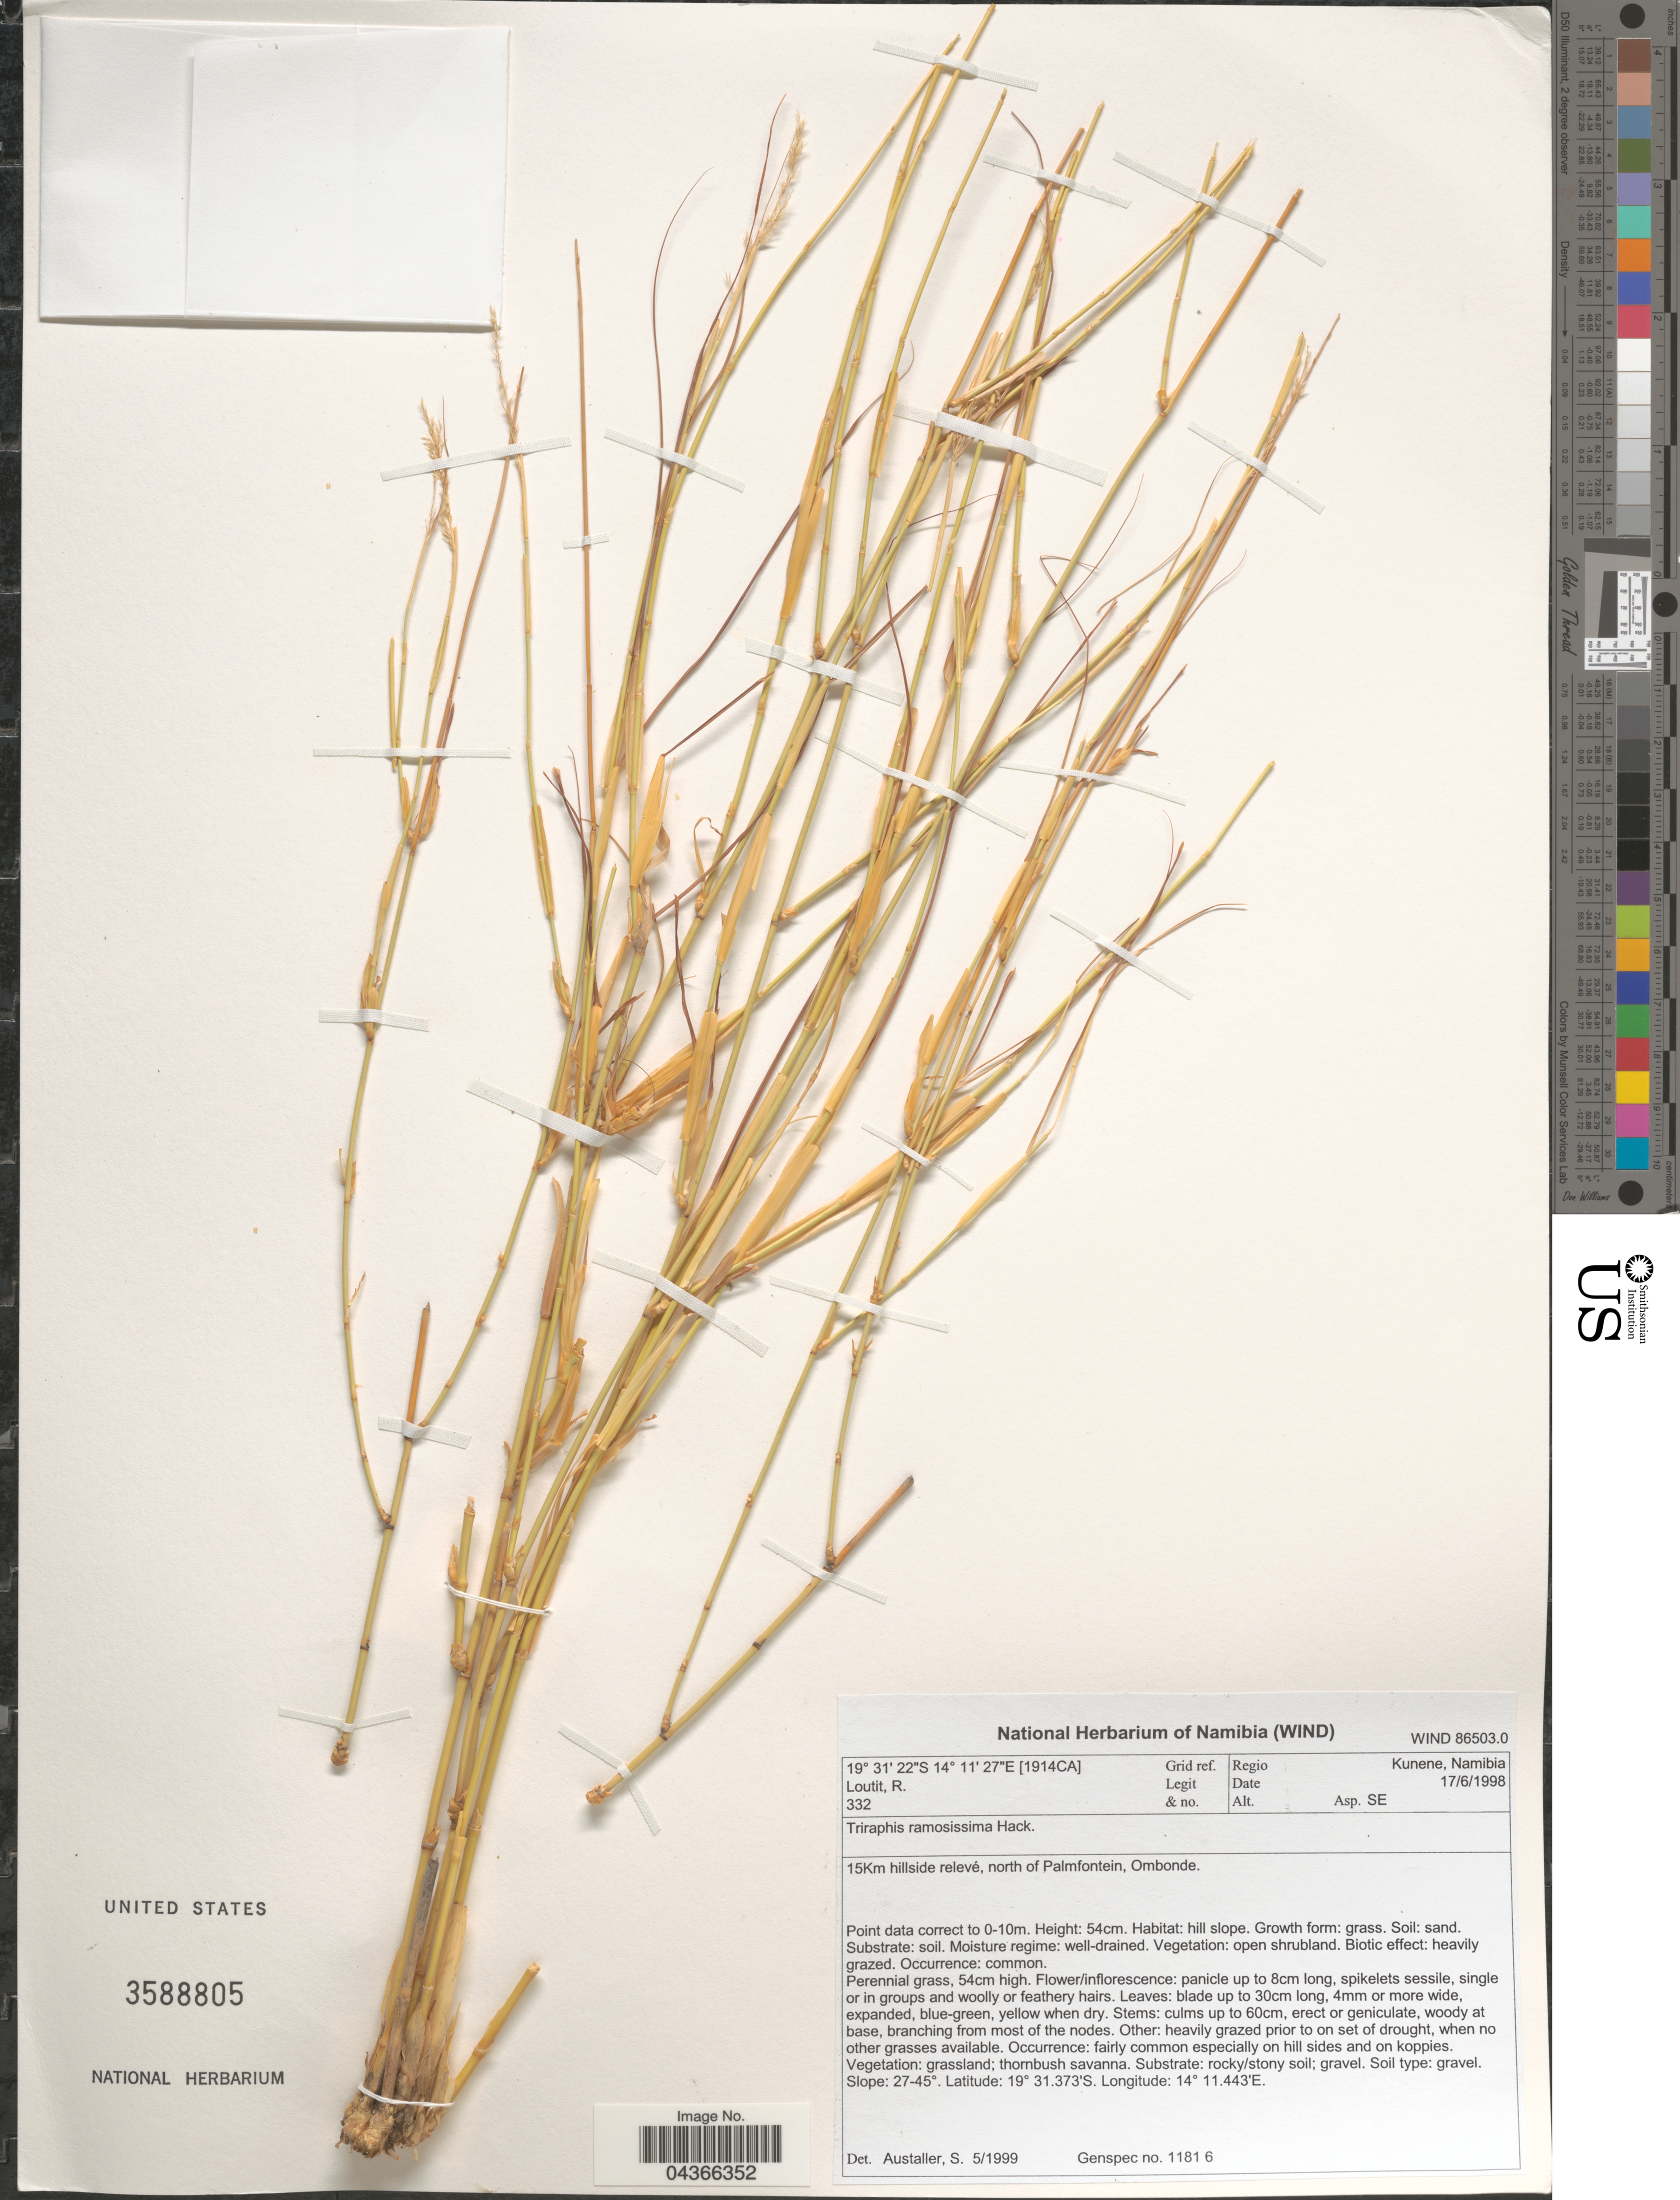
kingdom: Plantae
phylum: Tracheophyta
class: Liliopsida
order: Poales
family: Poaceae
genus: Triraphis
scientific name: Triraphis ramosissima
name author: Hack.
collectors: R. Loutit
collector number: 332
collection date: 1998-06-17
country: Namibia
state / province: Kunene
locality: Grid ref. [1914CA]. Regio Kunene, Namibia. Asp. SE. 15Km hillside relevé, north of Palmfontein, Ombonde. Fairly common especially on hill sides and on koppies. Slope: 27-45°.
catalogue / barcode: US 3588805